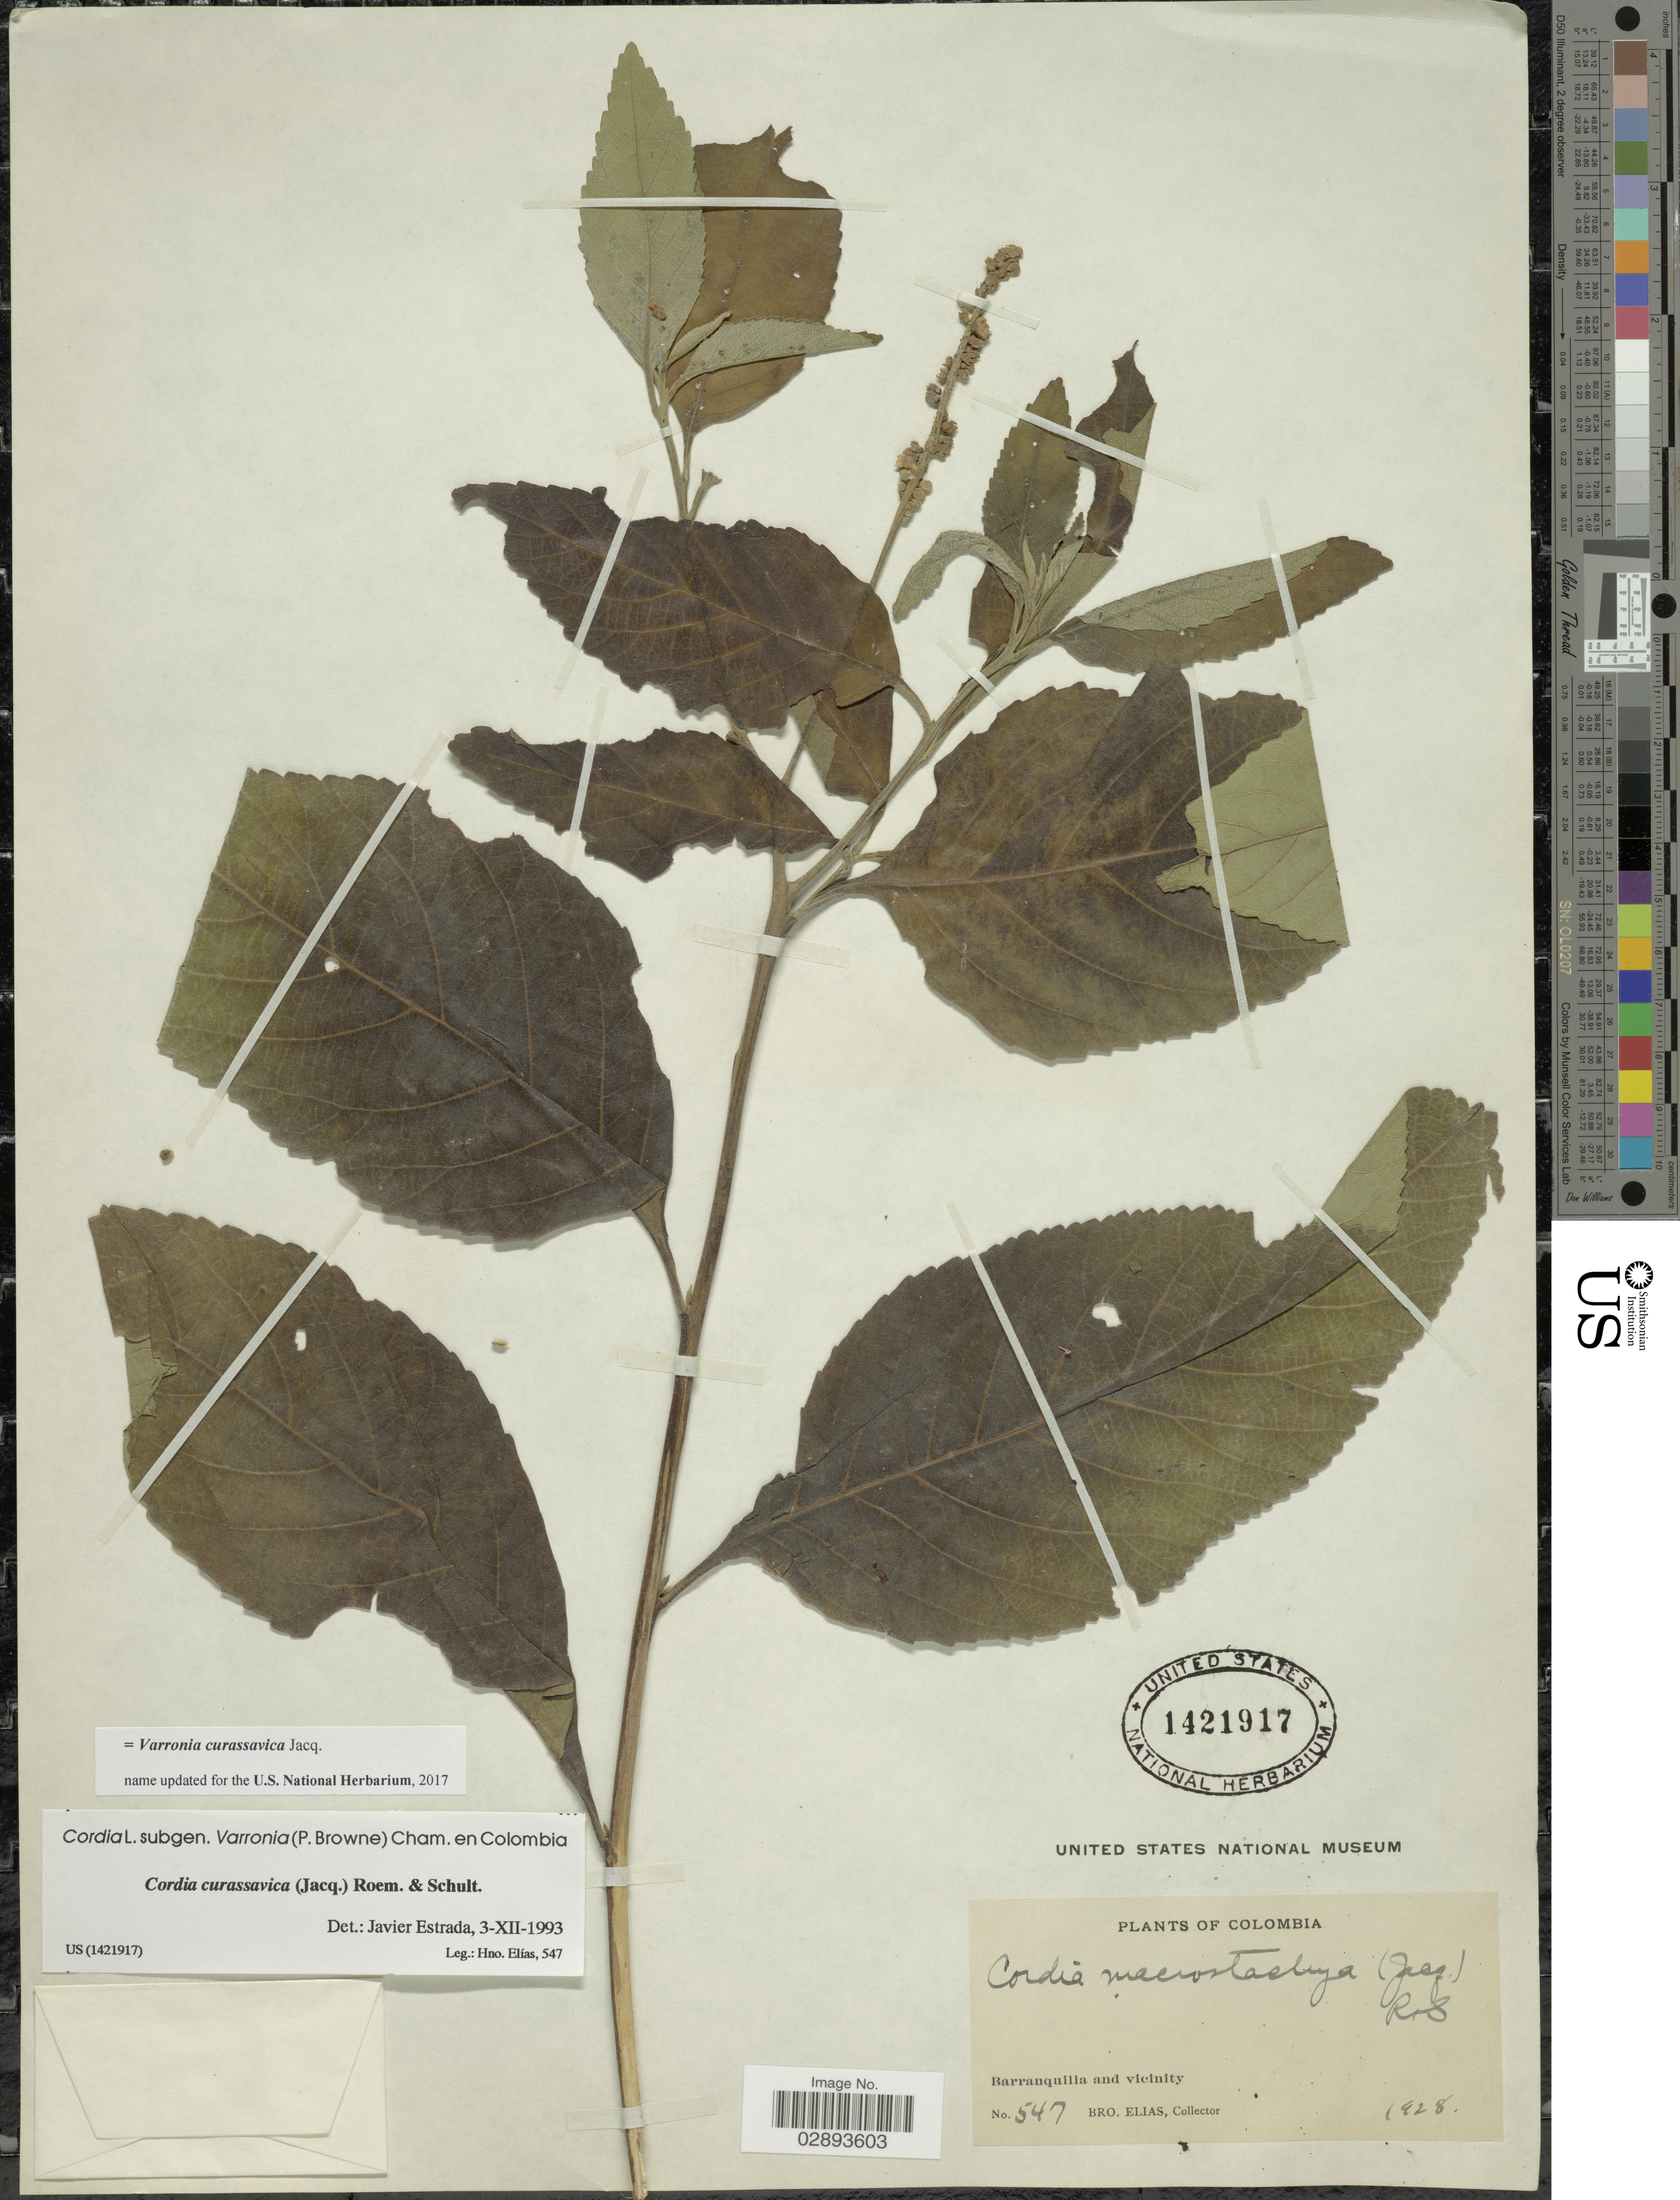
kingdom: Plantae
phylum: Tracheophyta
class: Magnoliopsida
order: Boraginales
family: Cordiaceae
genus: Varronia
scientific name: Varronia curassavica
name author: Jacq.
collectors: Bro. Elias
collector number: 547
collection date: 1928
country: Colombia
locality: Barranquilla and vicinity.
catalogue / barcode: US 1421917